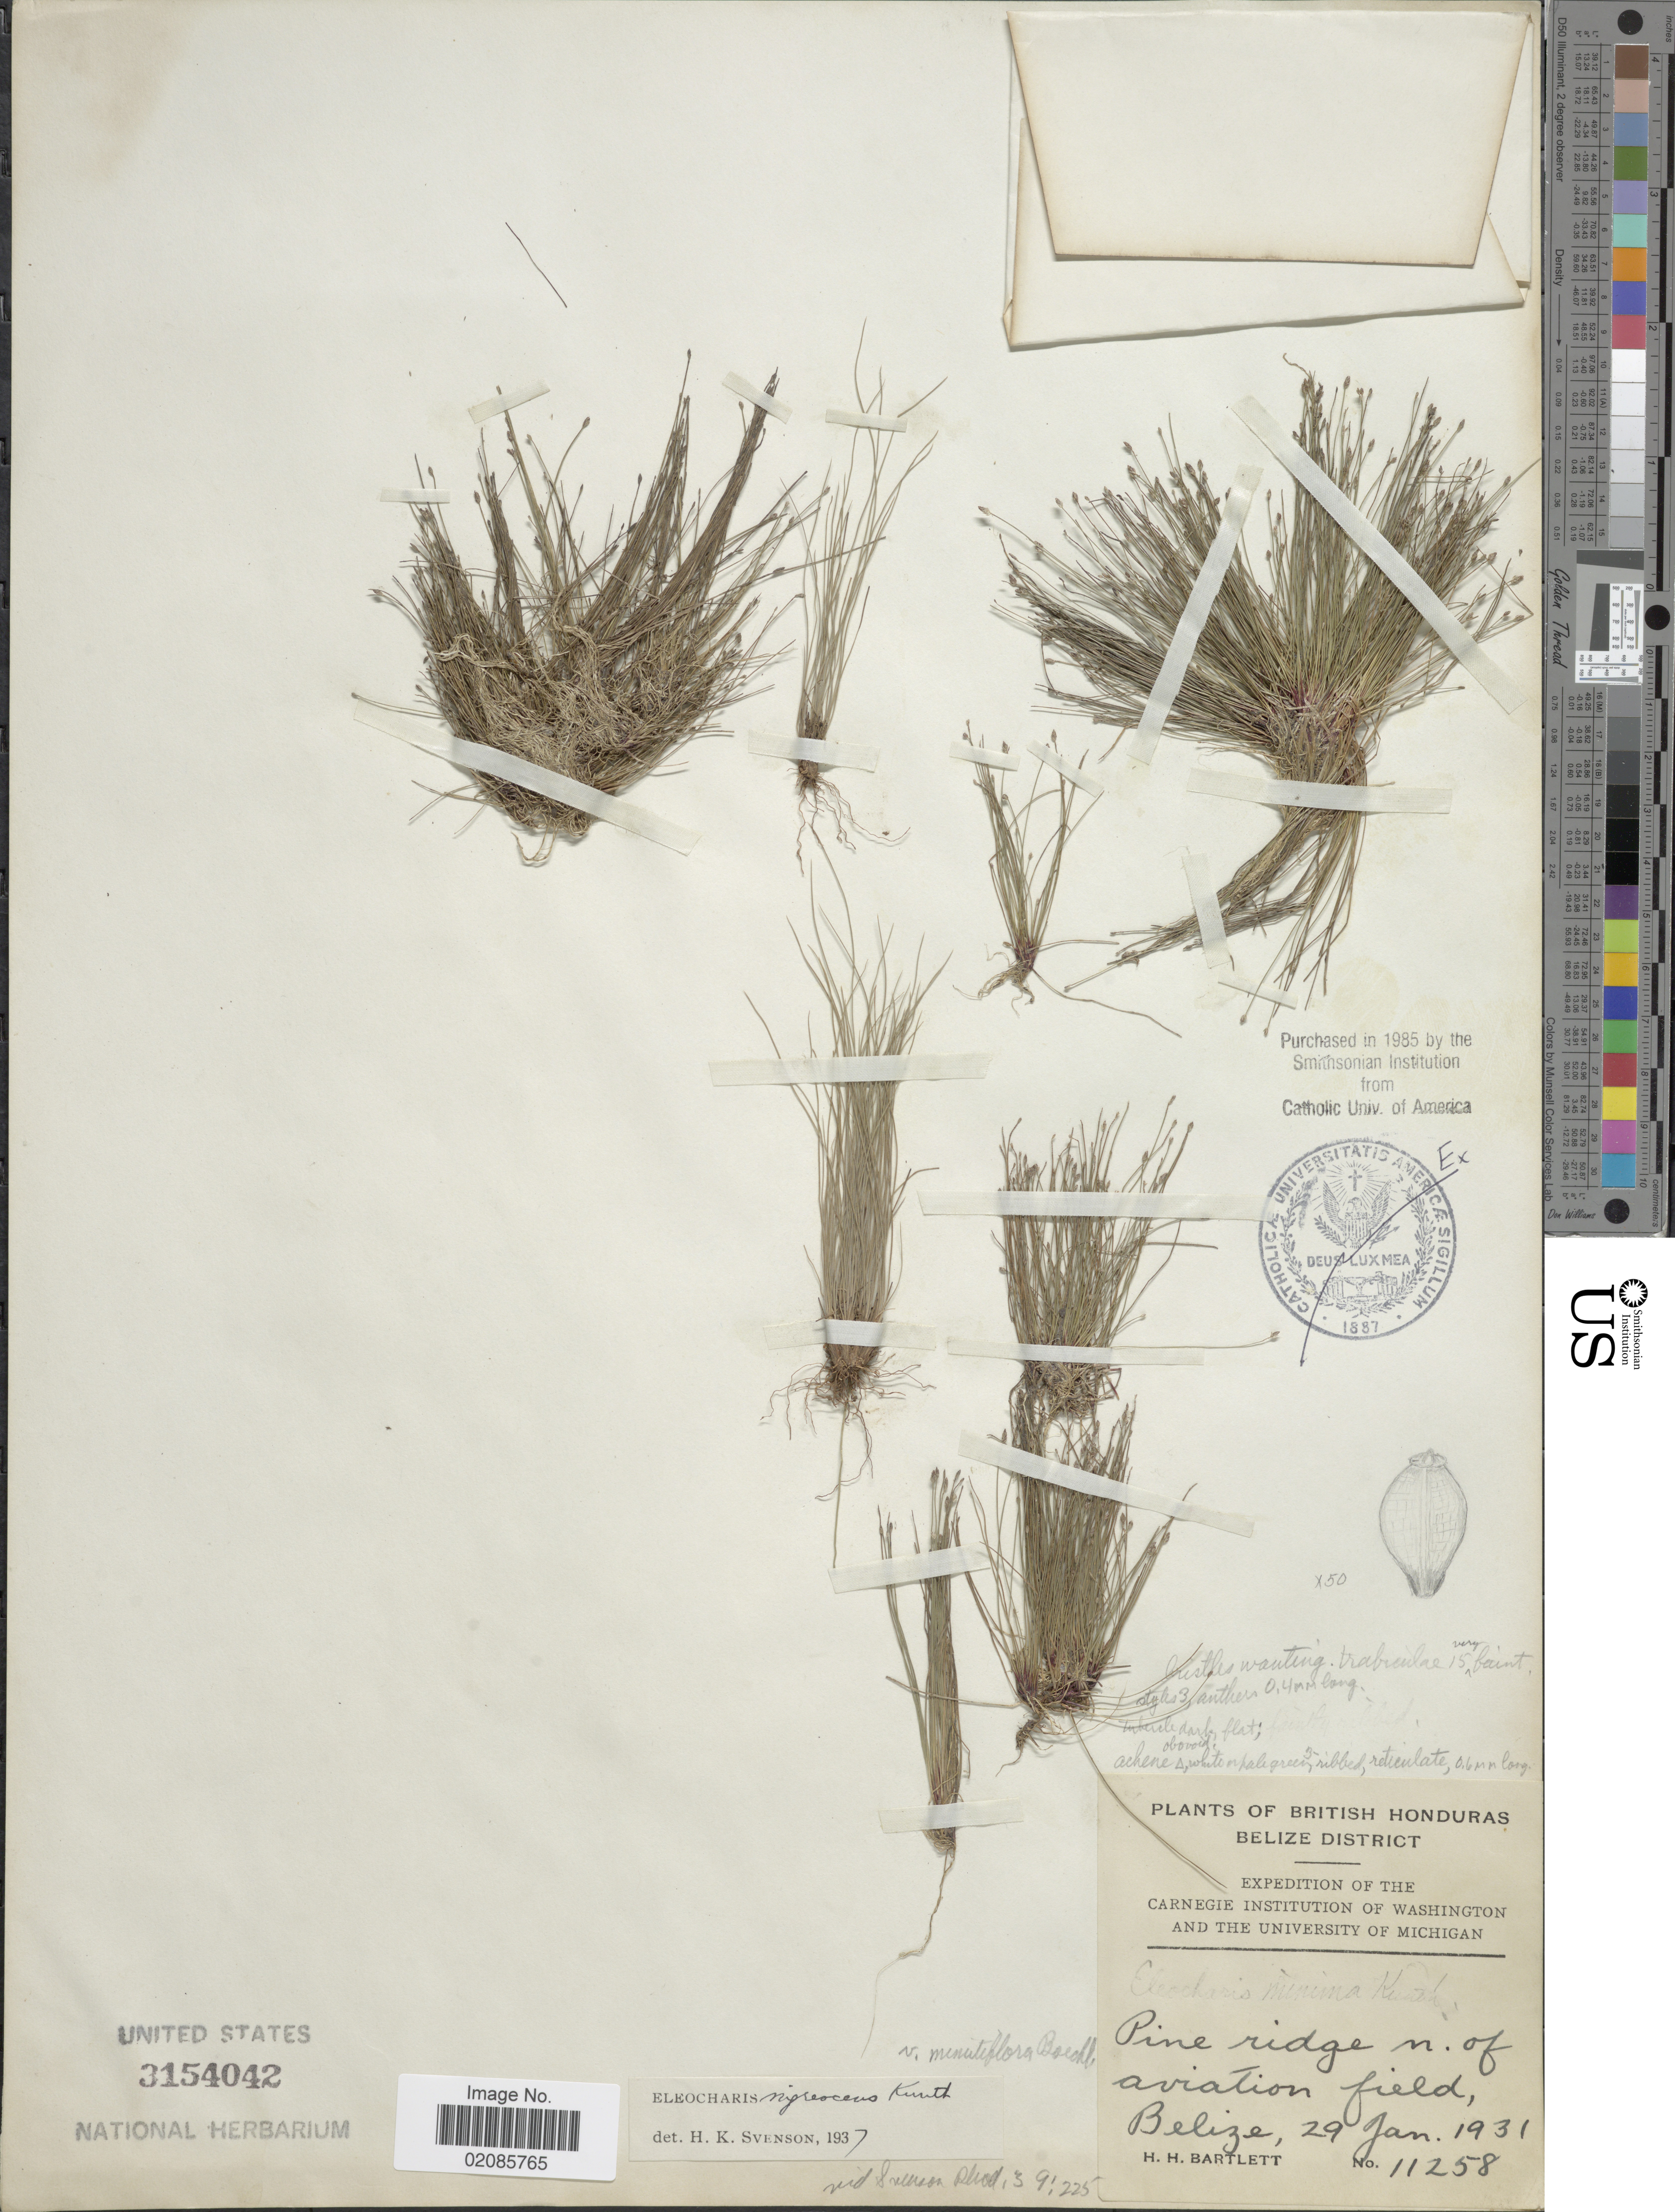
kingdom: Plantae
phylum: Tracheophyta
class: Liliopsida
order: Poales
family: Cyperaceae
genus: Eleocharis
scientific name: Eleocharis nigrescens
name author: (Nees) Kunth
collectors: H. H. Bartlett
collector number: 11258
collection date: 1931-01-29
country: Belize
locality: Pine ridge n. of aviation field.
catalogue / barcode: US 3154042